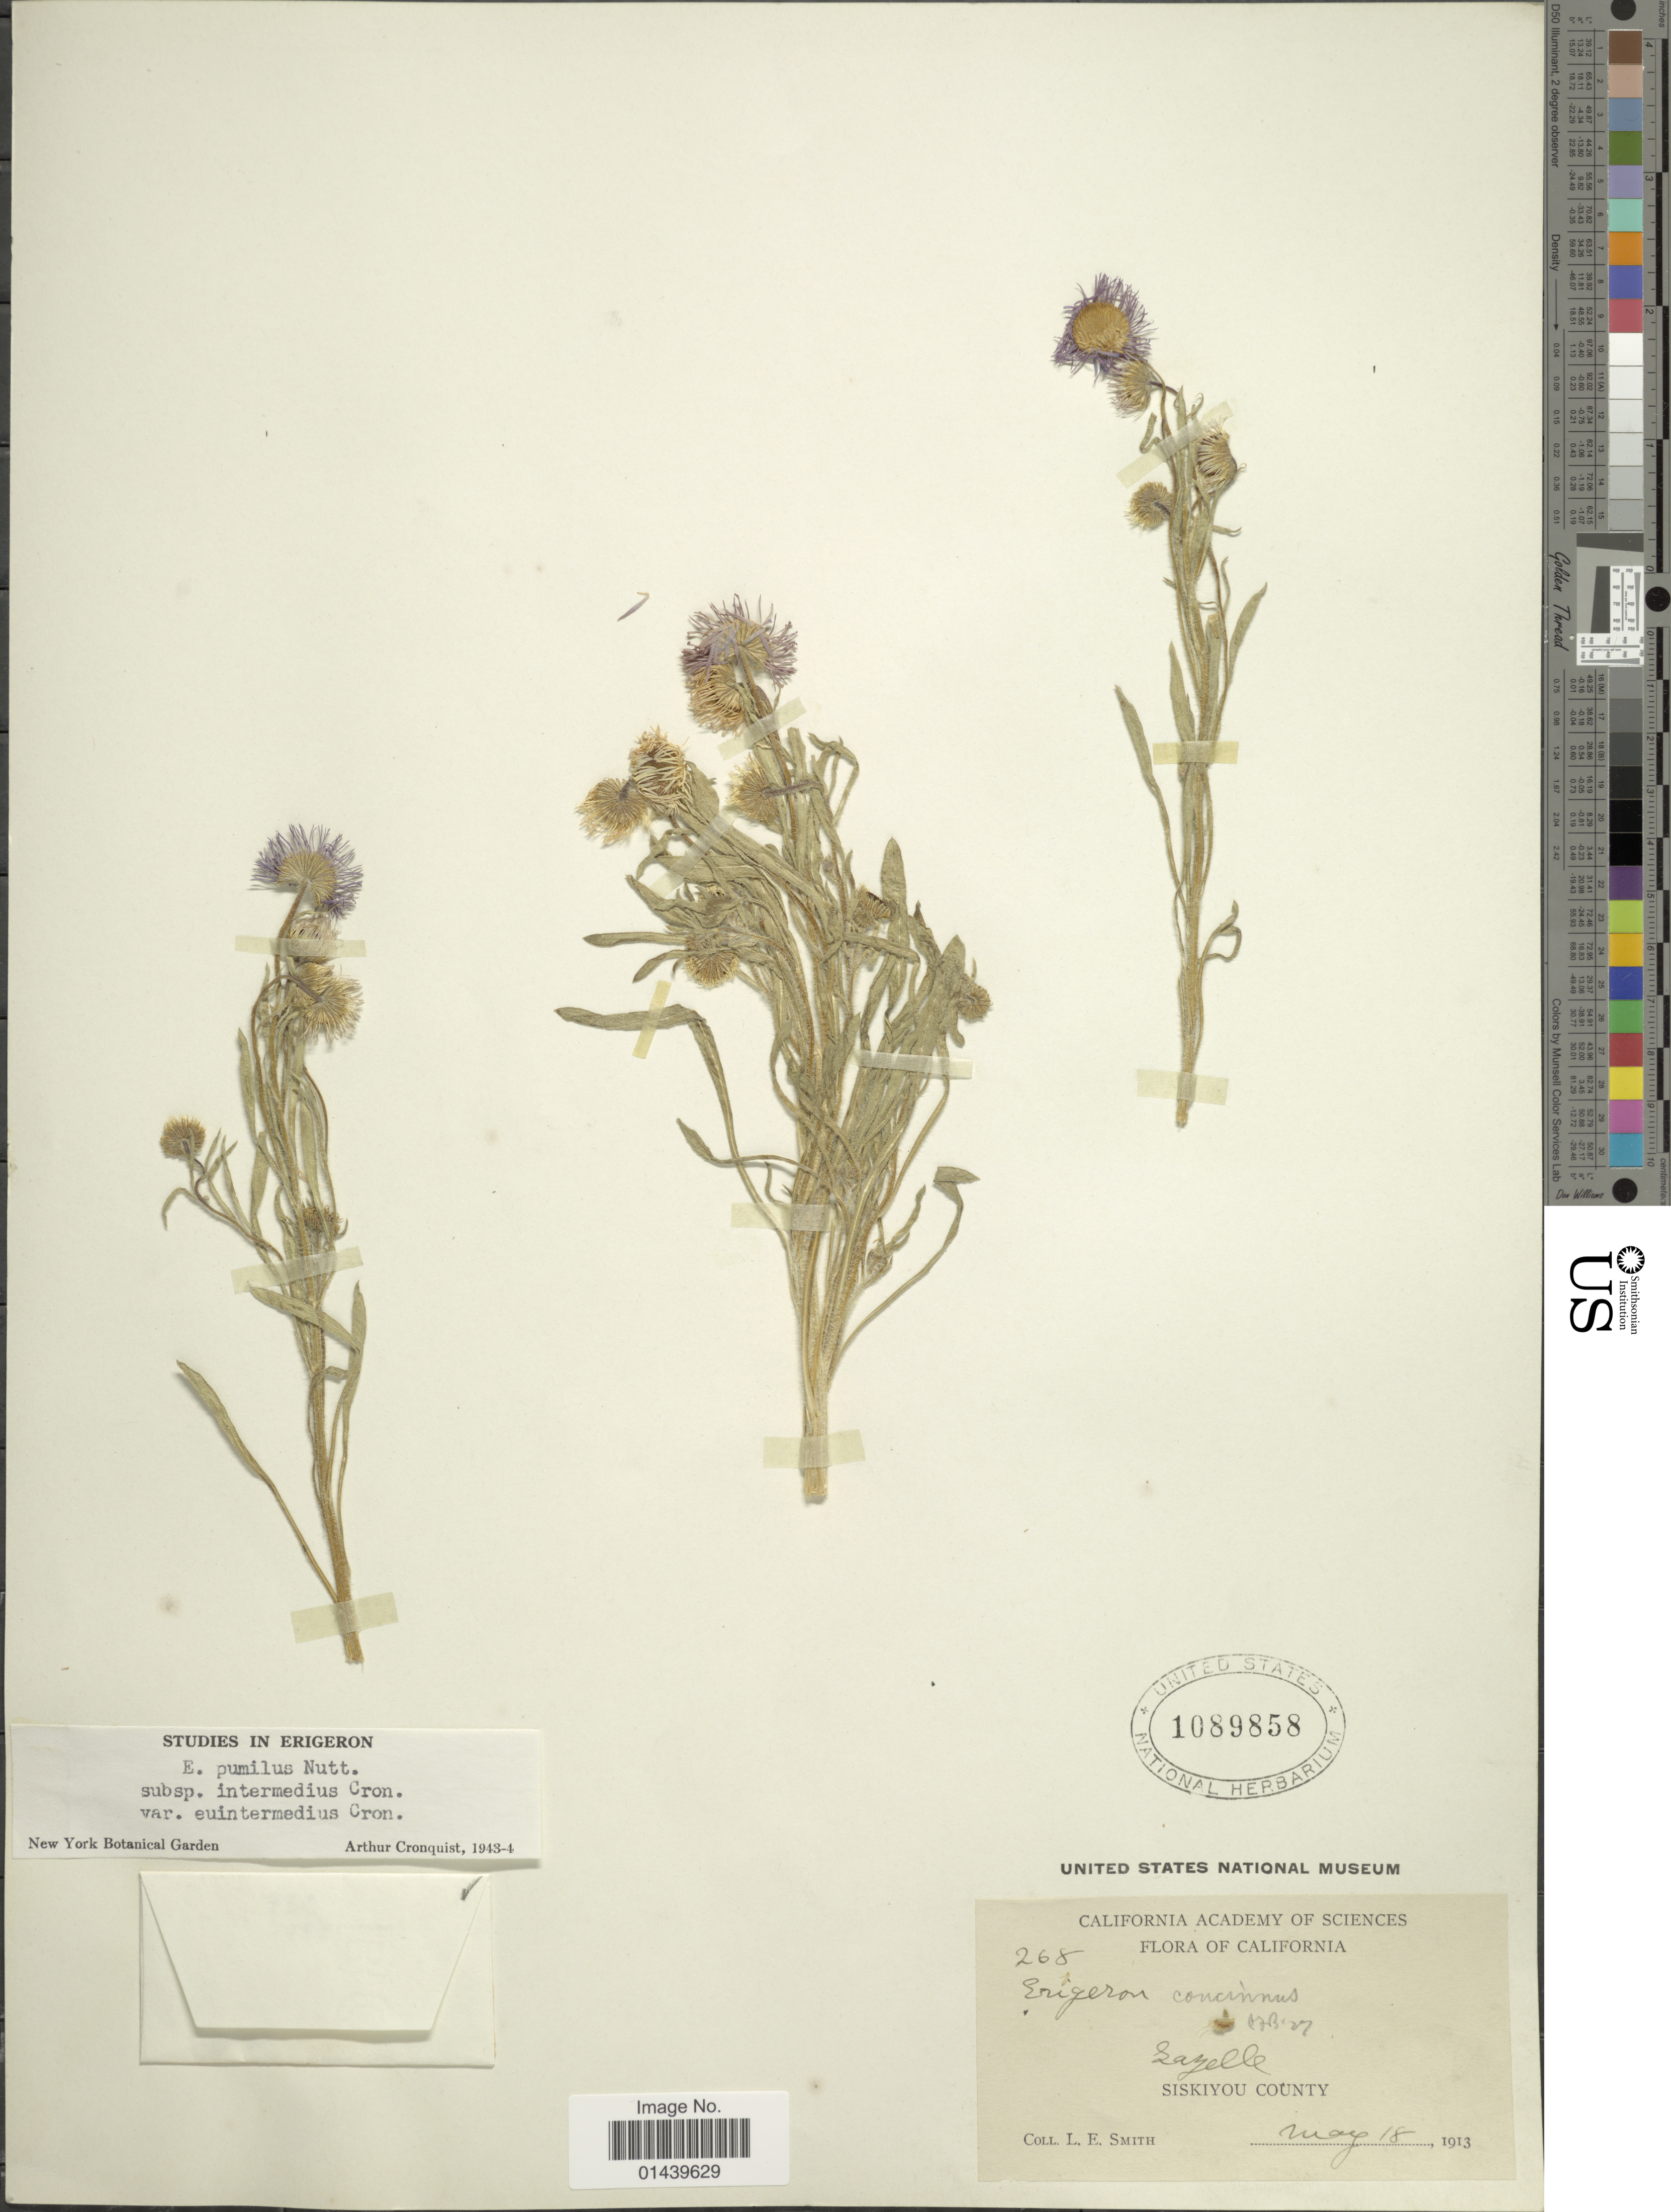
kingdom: Plantae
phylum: Tracheophyta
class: Magnoliopsida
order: Asterales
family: Asteraceae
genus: Erigeron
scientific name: Erigeron pumilus subsp. intermedius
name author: Cronq.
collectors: L. E. Smith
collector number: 268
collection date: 1913-05-18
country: United States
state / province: California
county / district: Siskiyou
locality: Layelle. Siskiyou County.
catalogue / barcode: US 1089858